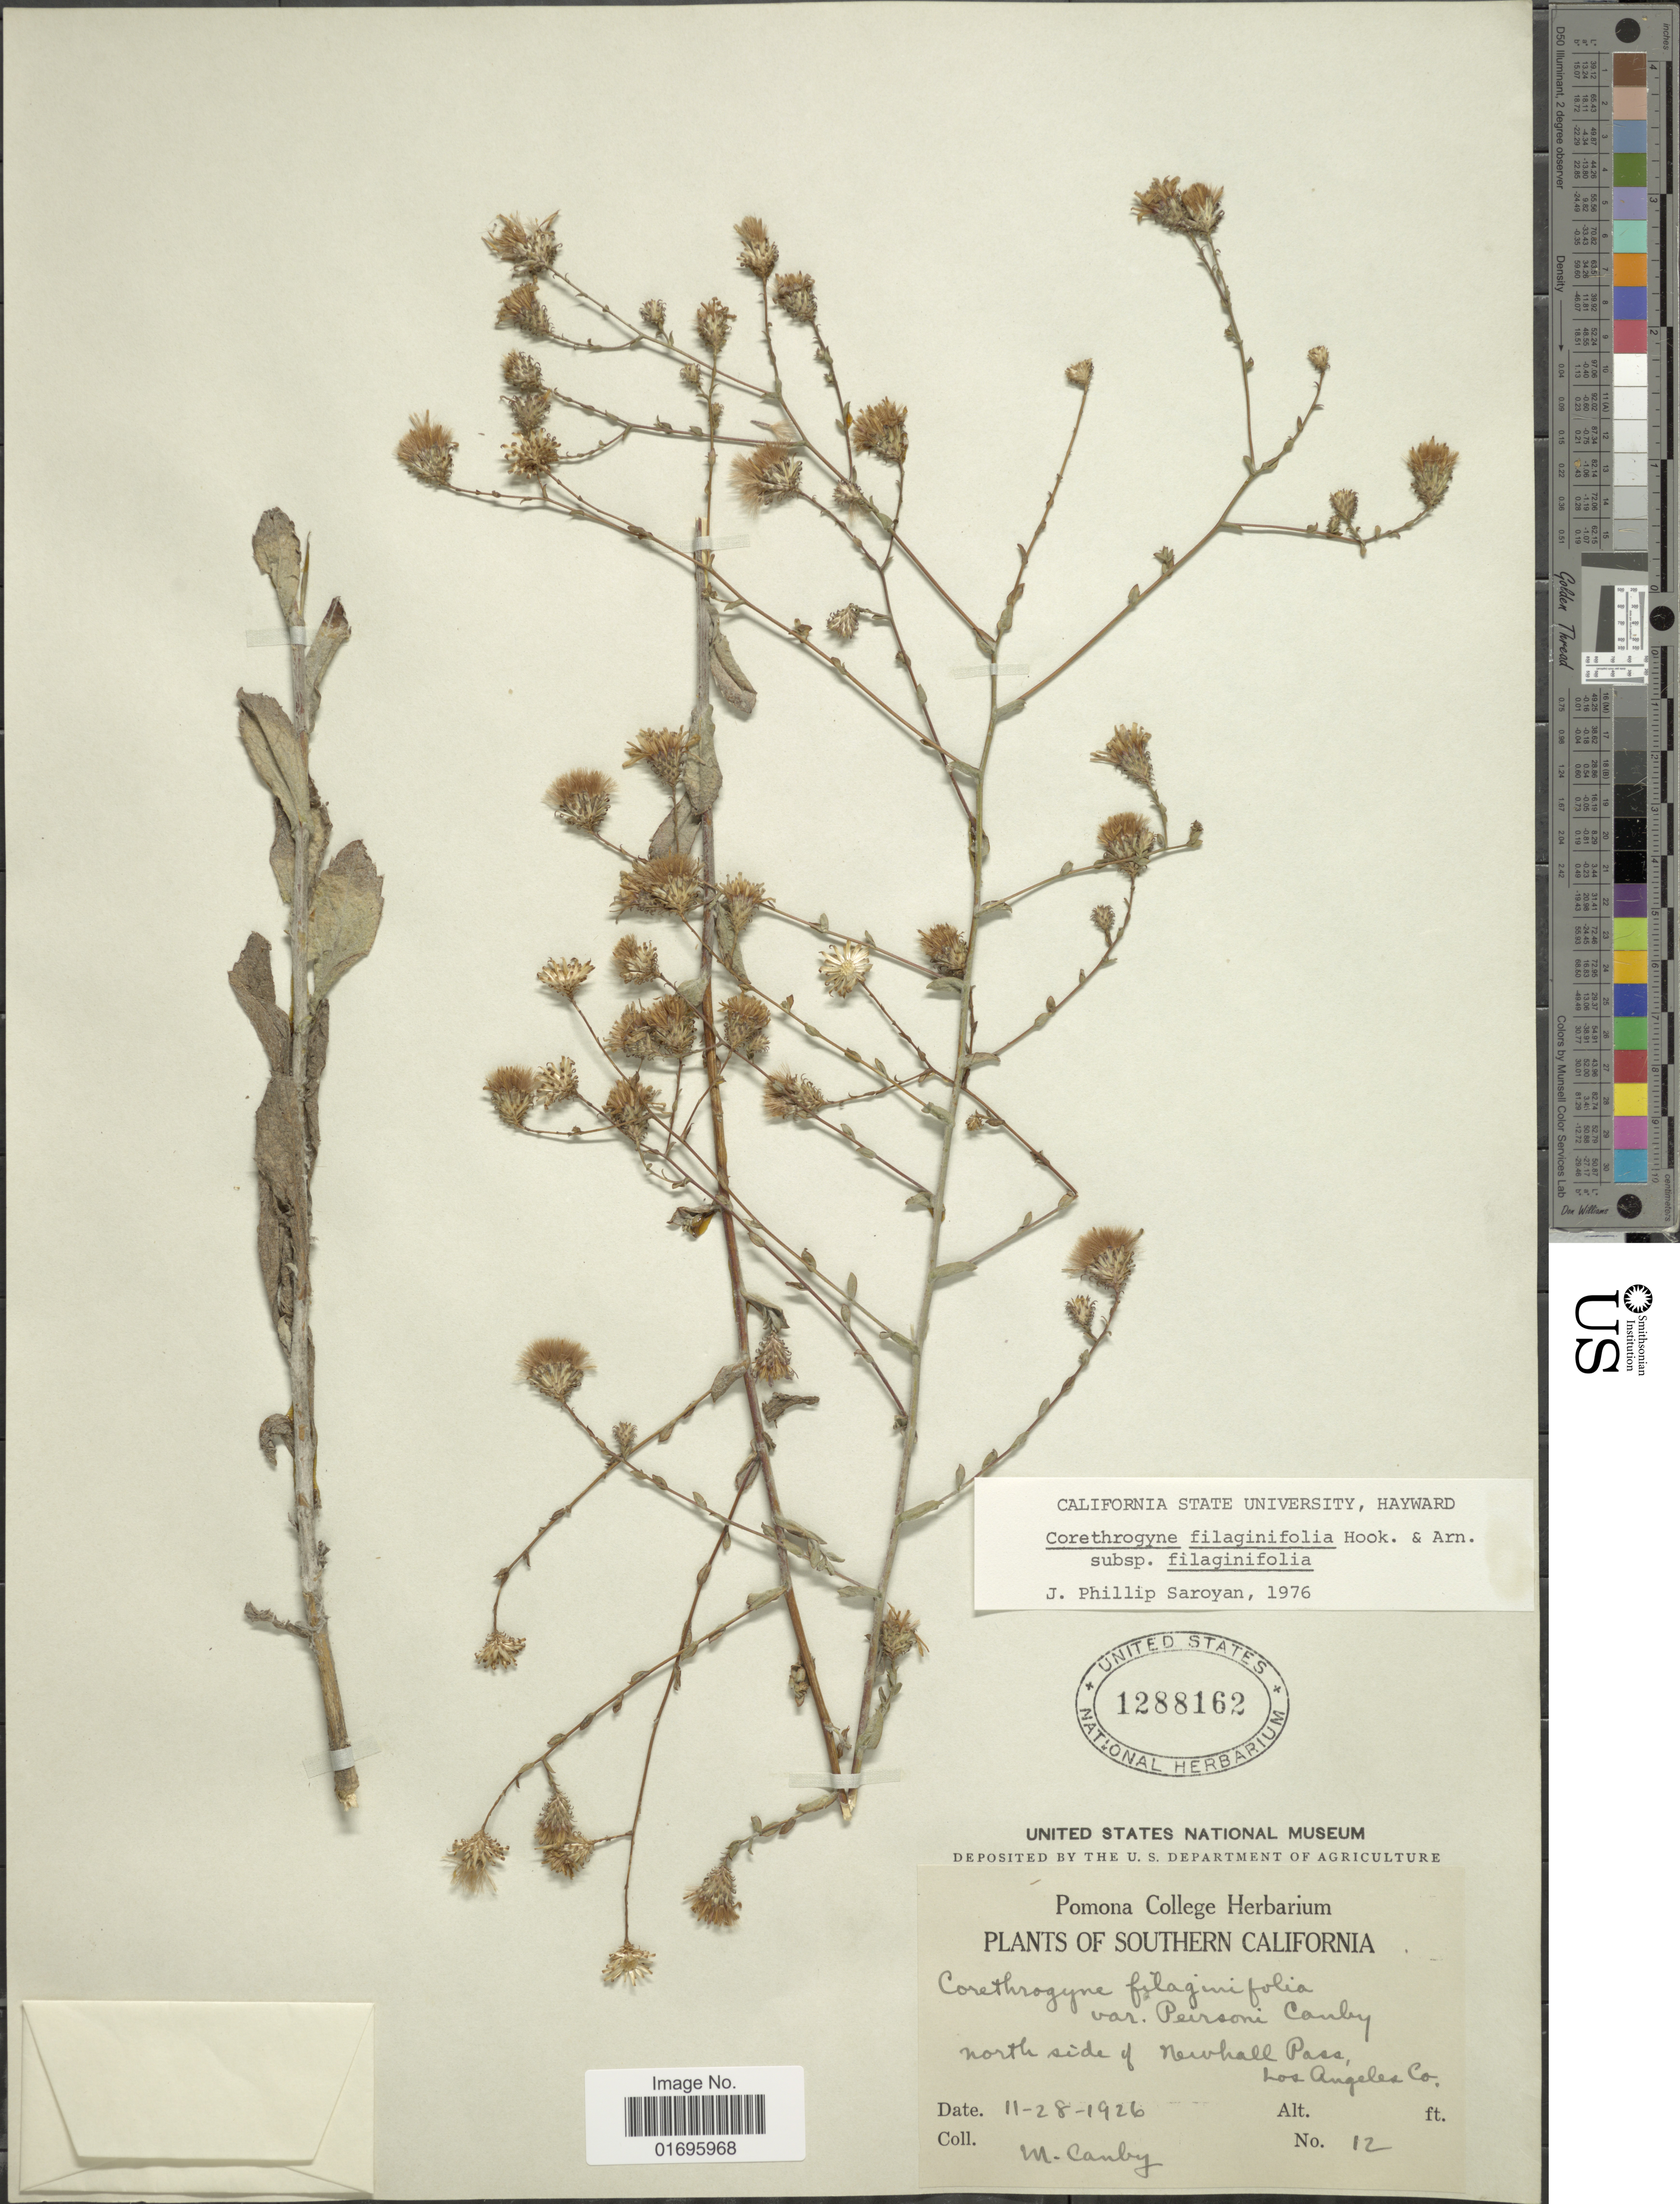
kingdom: Plantae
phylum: Tracheophyta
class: Magnoliopsida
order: Asterales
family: Asteraceae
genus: Corethrogyne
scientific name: Corethrogyne filaginifolia var. californica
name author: (DC.) Saroyan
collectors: W. Canby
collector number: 12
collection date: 1926-11-28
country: United States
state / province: California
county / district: Los Angeles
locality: Southern California. North side of Newhall Pass, Los Angeles Co.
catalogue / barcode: US 1288162